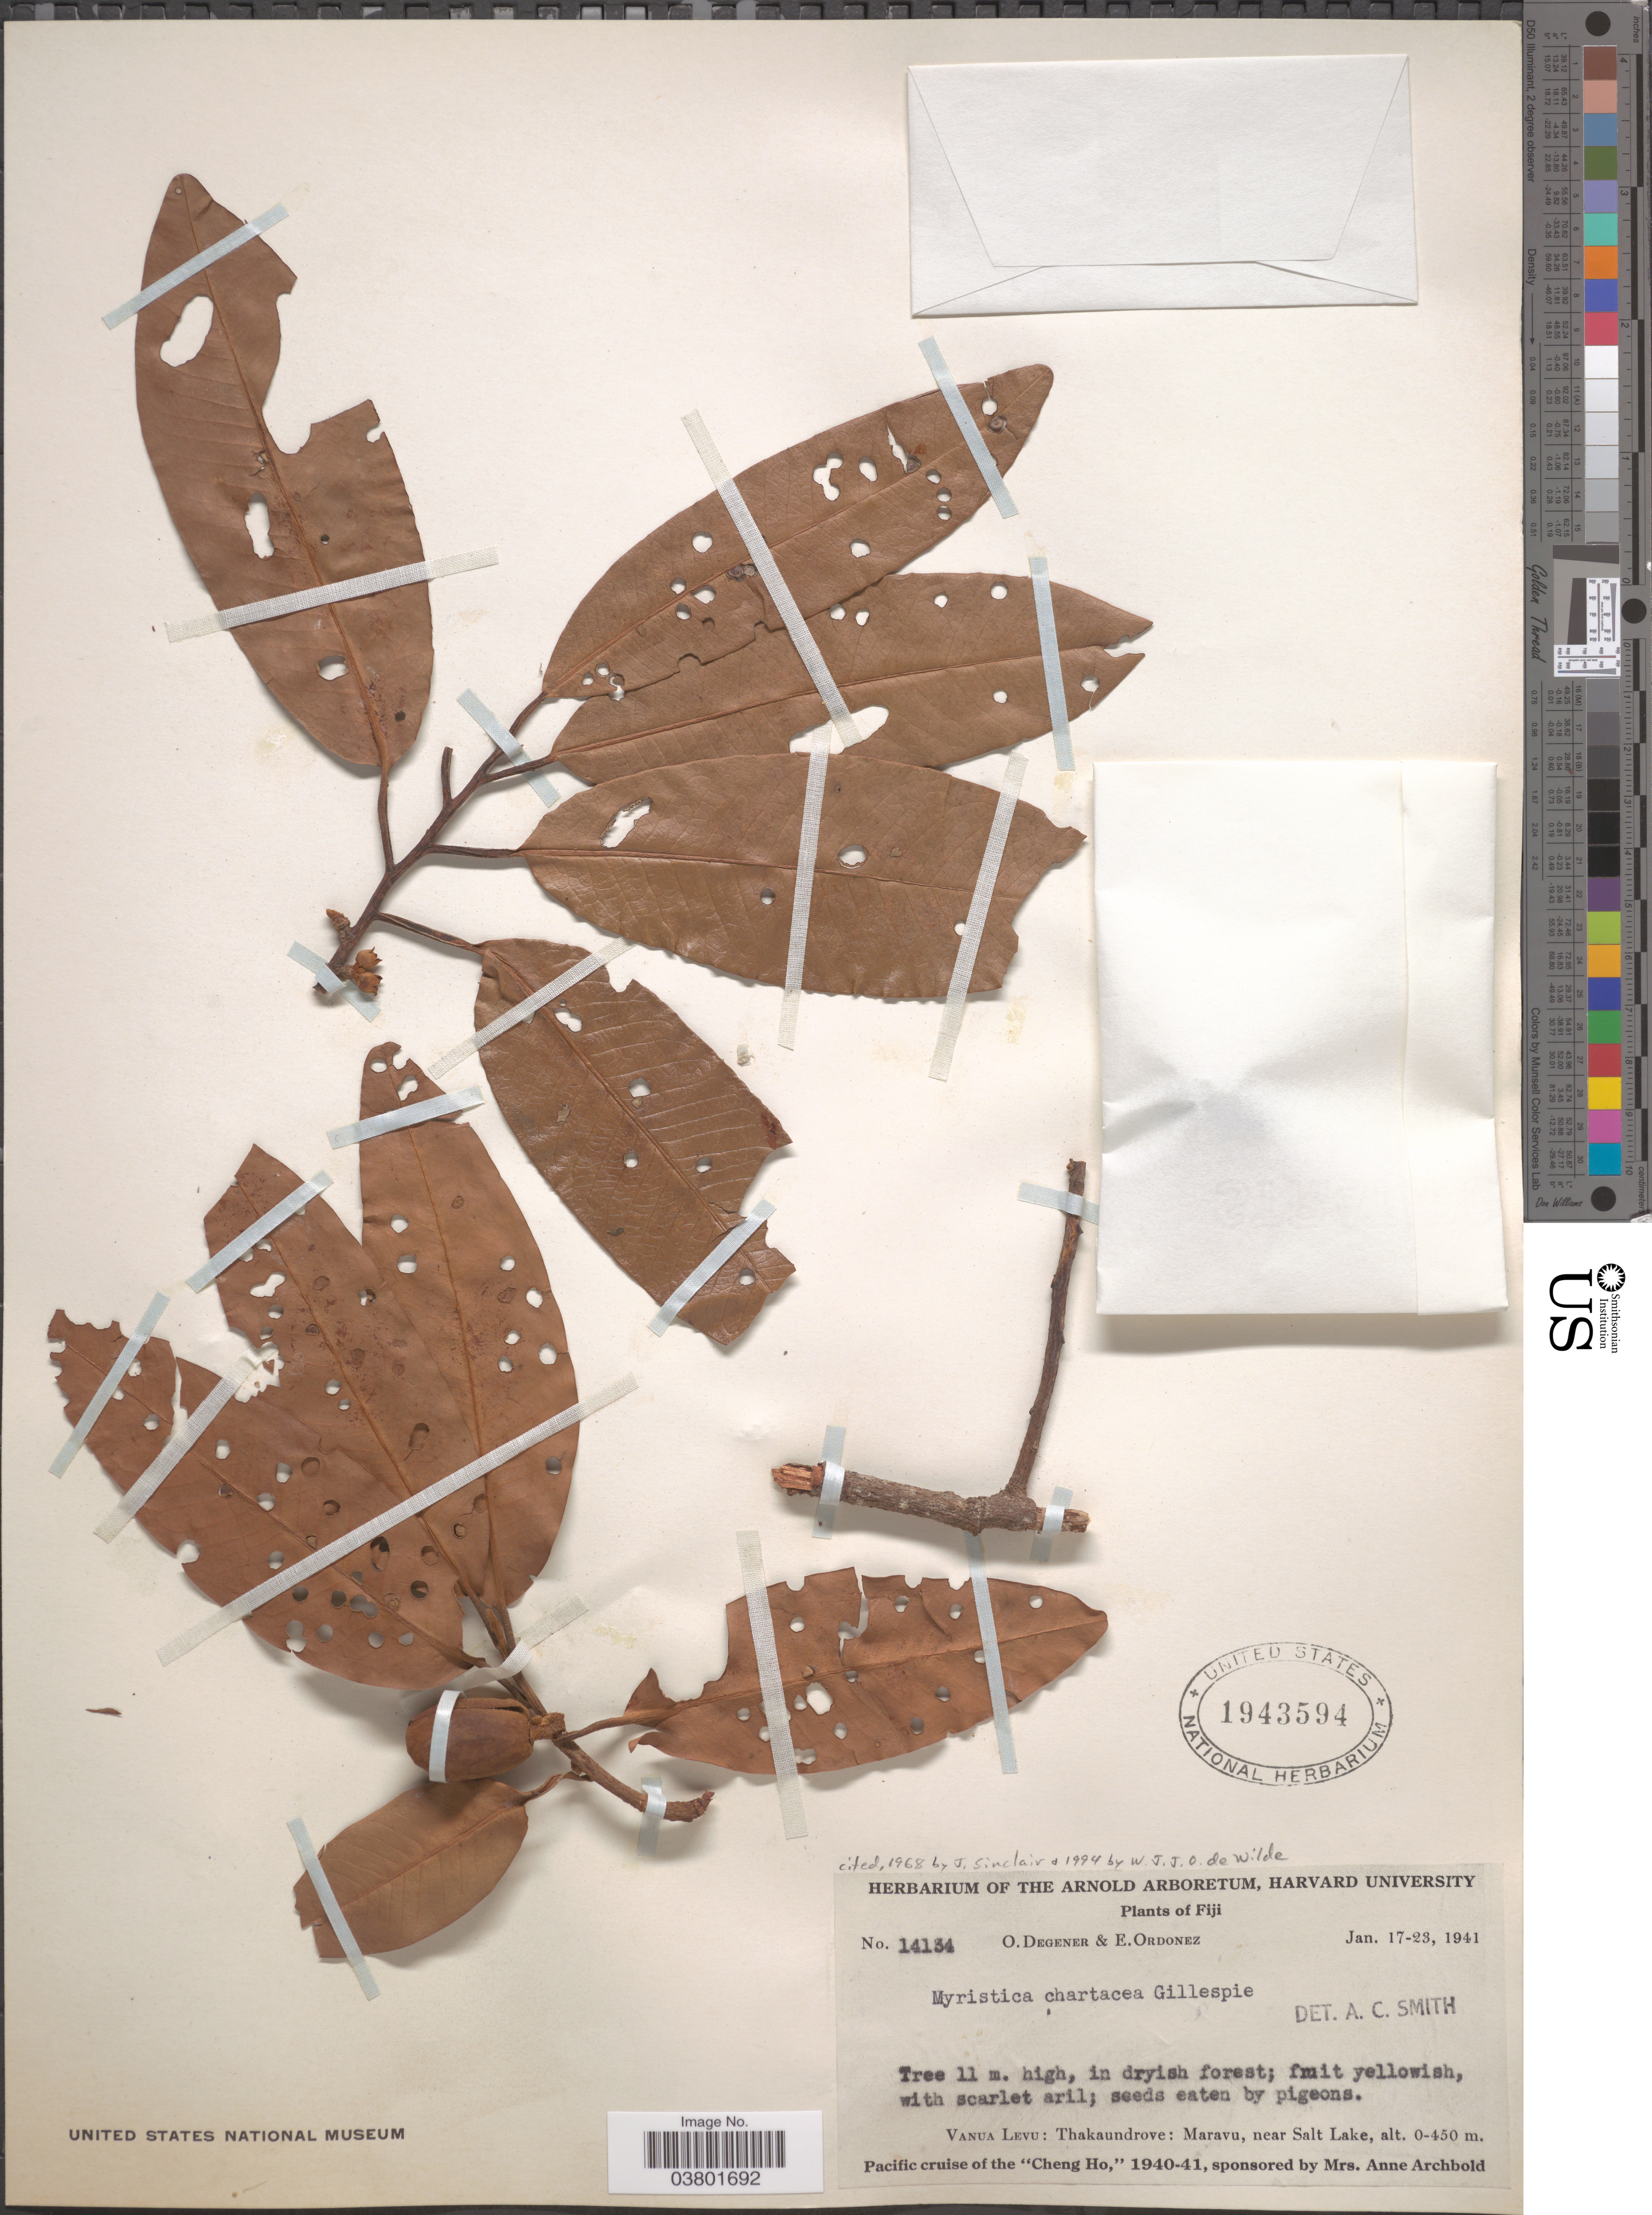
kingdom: Plantae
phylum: Tracheophyta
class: Magnoliopsida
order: Magnoliales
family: Myristicaceae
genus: Myristica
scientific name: Myristica chartacea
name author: Gillespie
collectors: O. Degener & E. Ordonez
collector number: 14134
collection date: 1941-01-17/1941-01-23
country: Fiji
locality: Vanua Levu: Thakaundrove: Maravu, near Salt Lake.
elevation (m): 0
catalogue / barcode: US 1943594